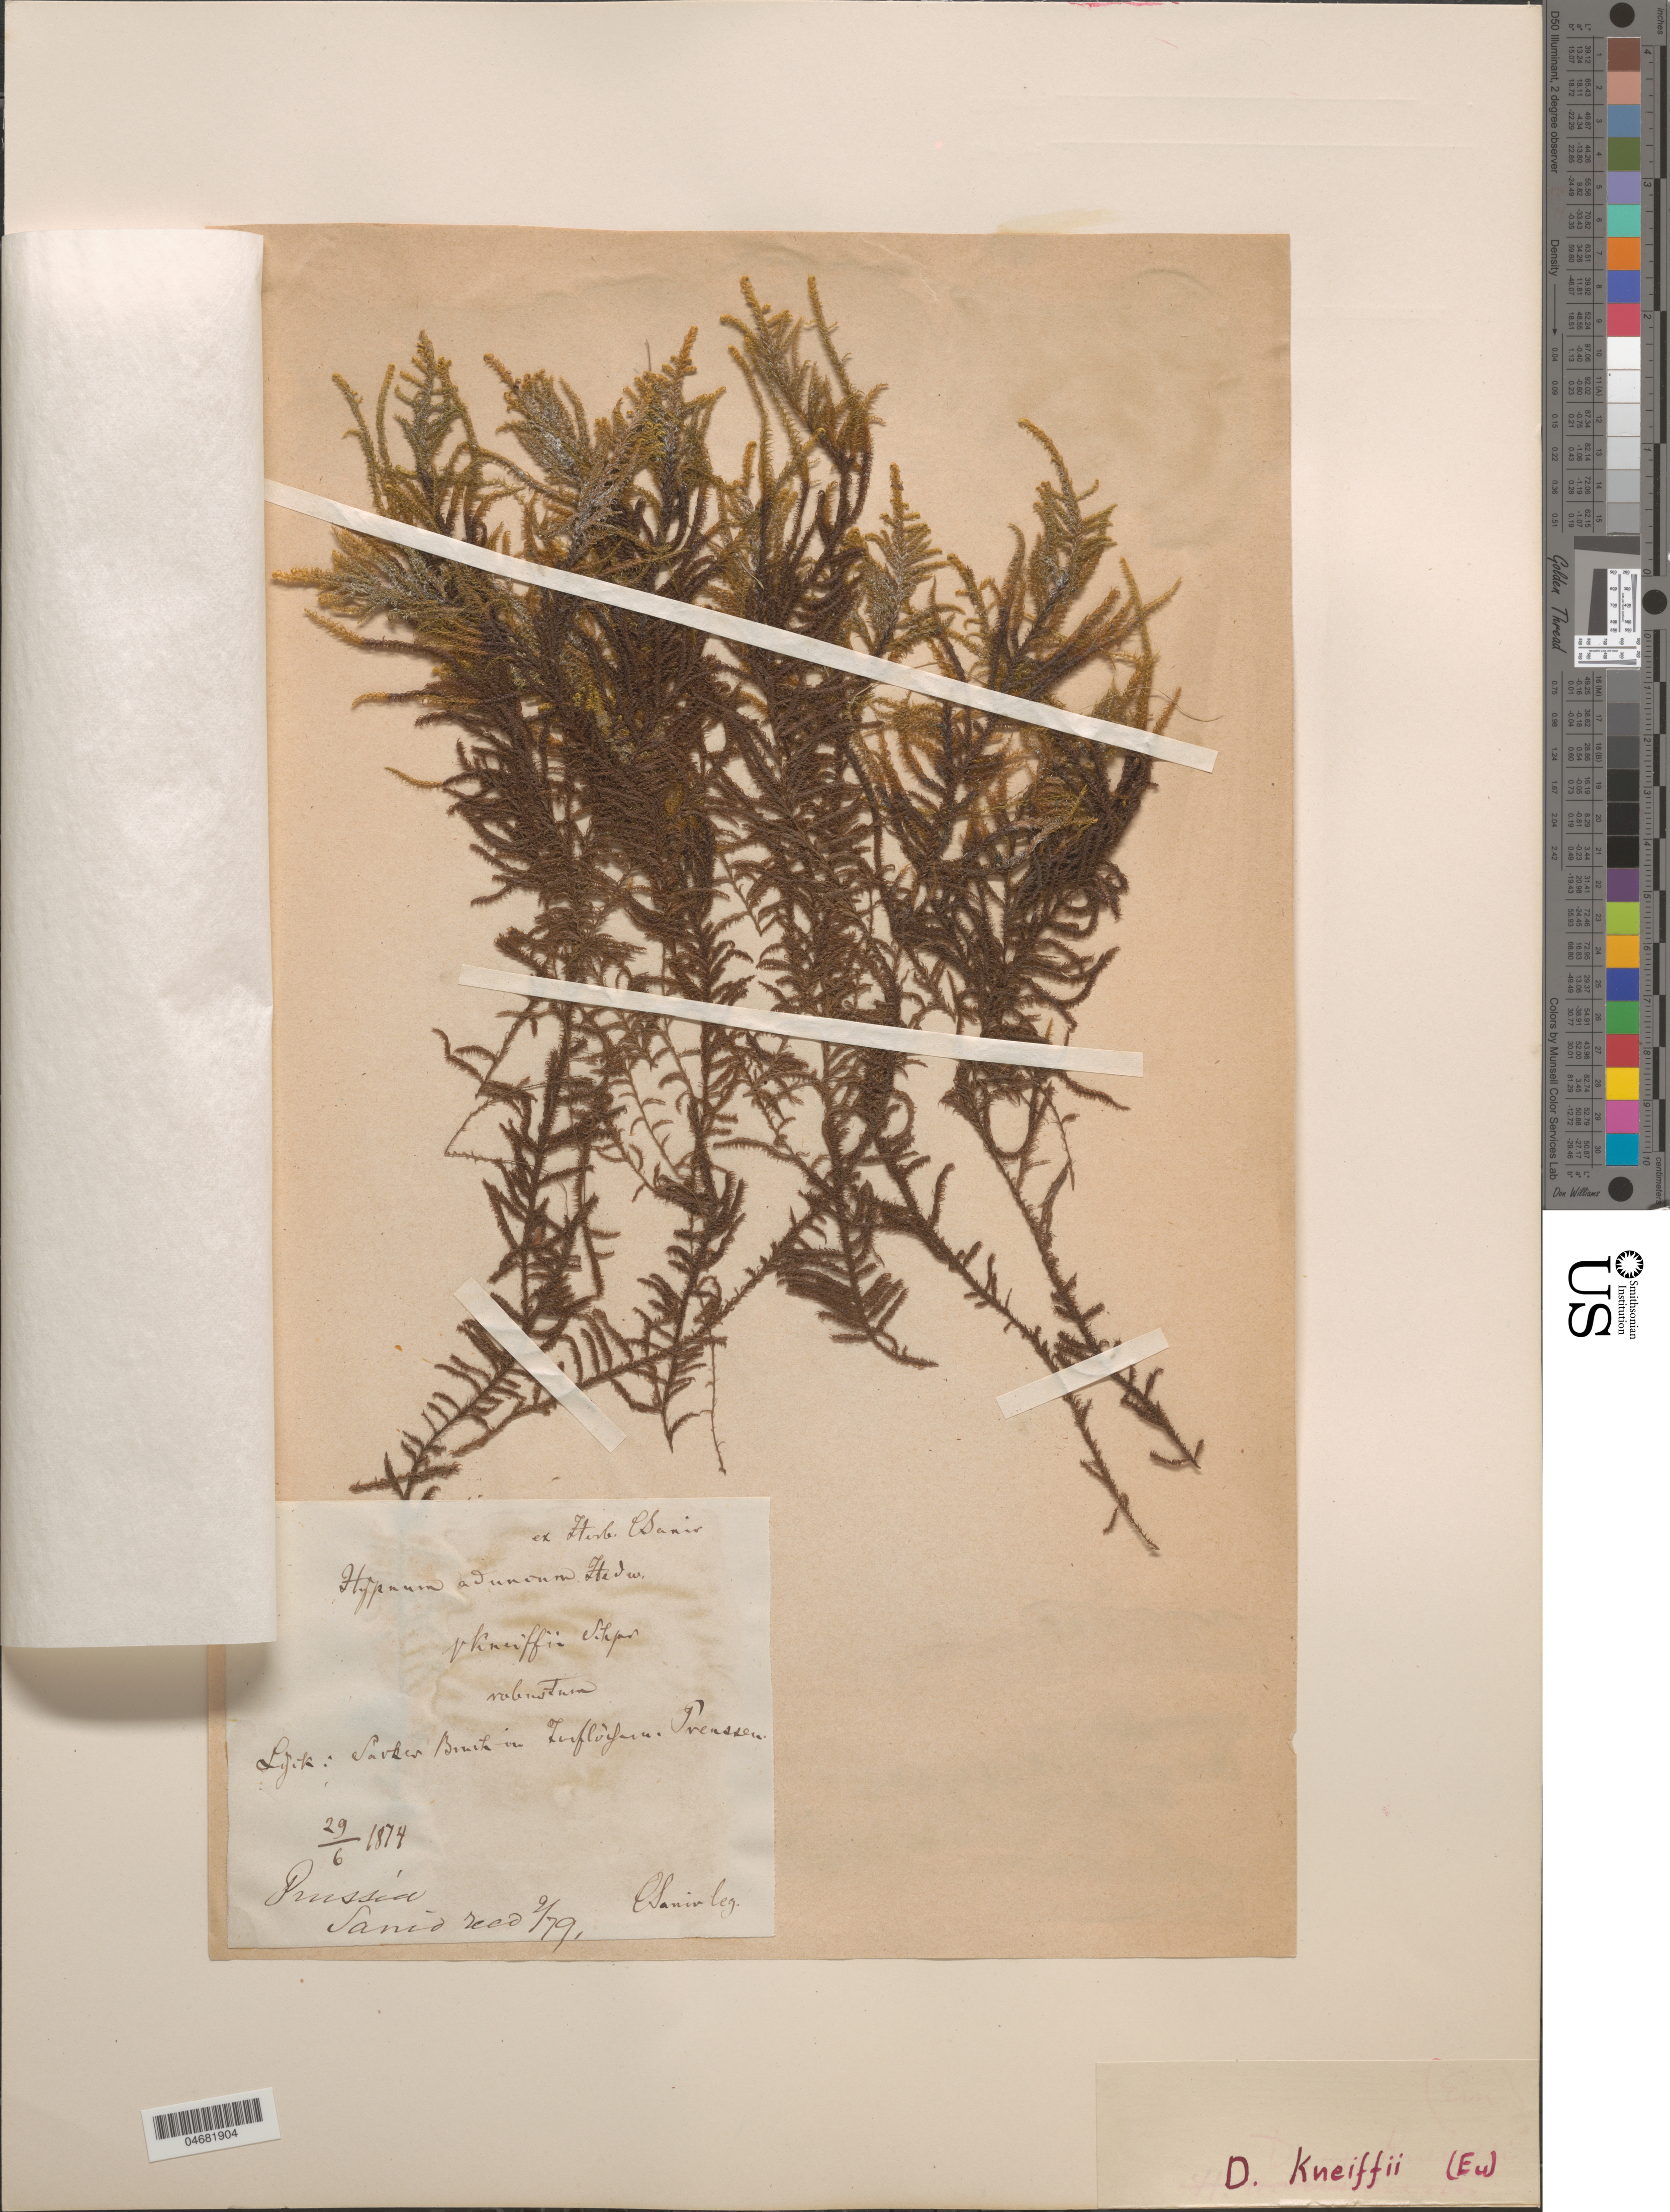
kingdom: Plantae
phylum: Bryophyta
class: Bryopsida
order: Hypnales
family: Hypnaceae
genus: Hypnum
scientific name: Hypnum aduncum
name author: Hedw.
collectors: C. Sanio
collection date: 1874-06-29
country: Poland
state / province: Warminsko-Mazurskie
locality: Lyck. Preussen. Prussia.